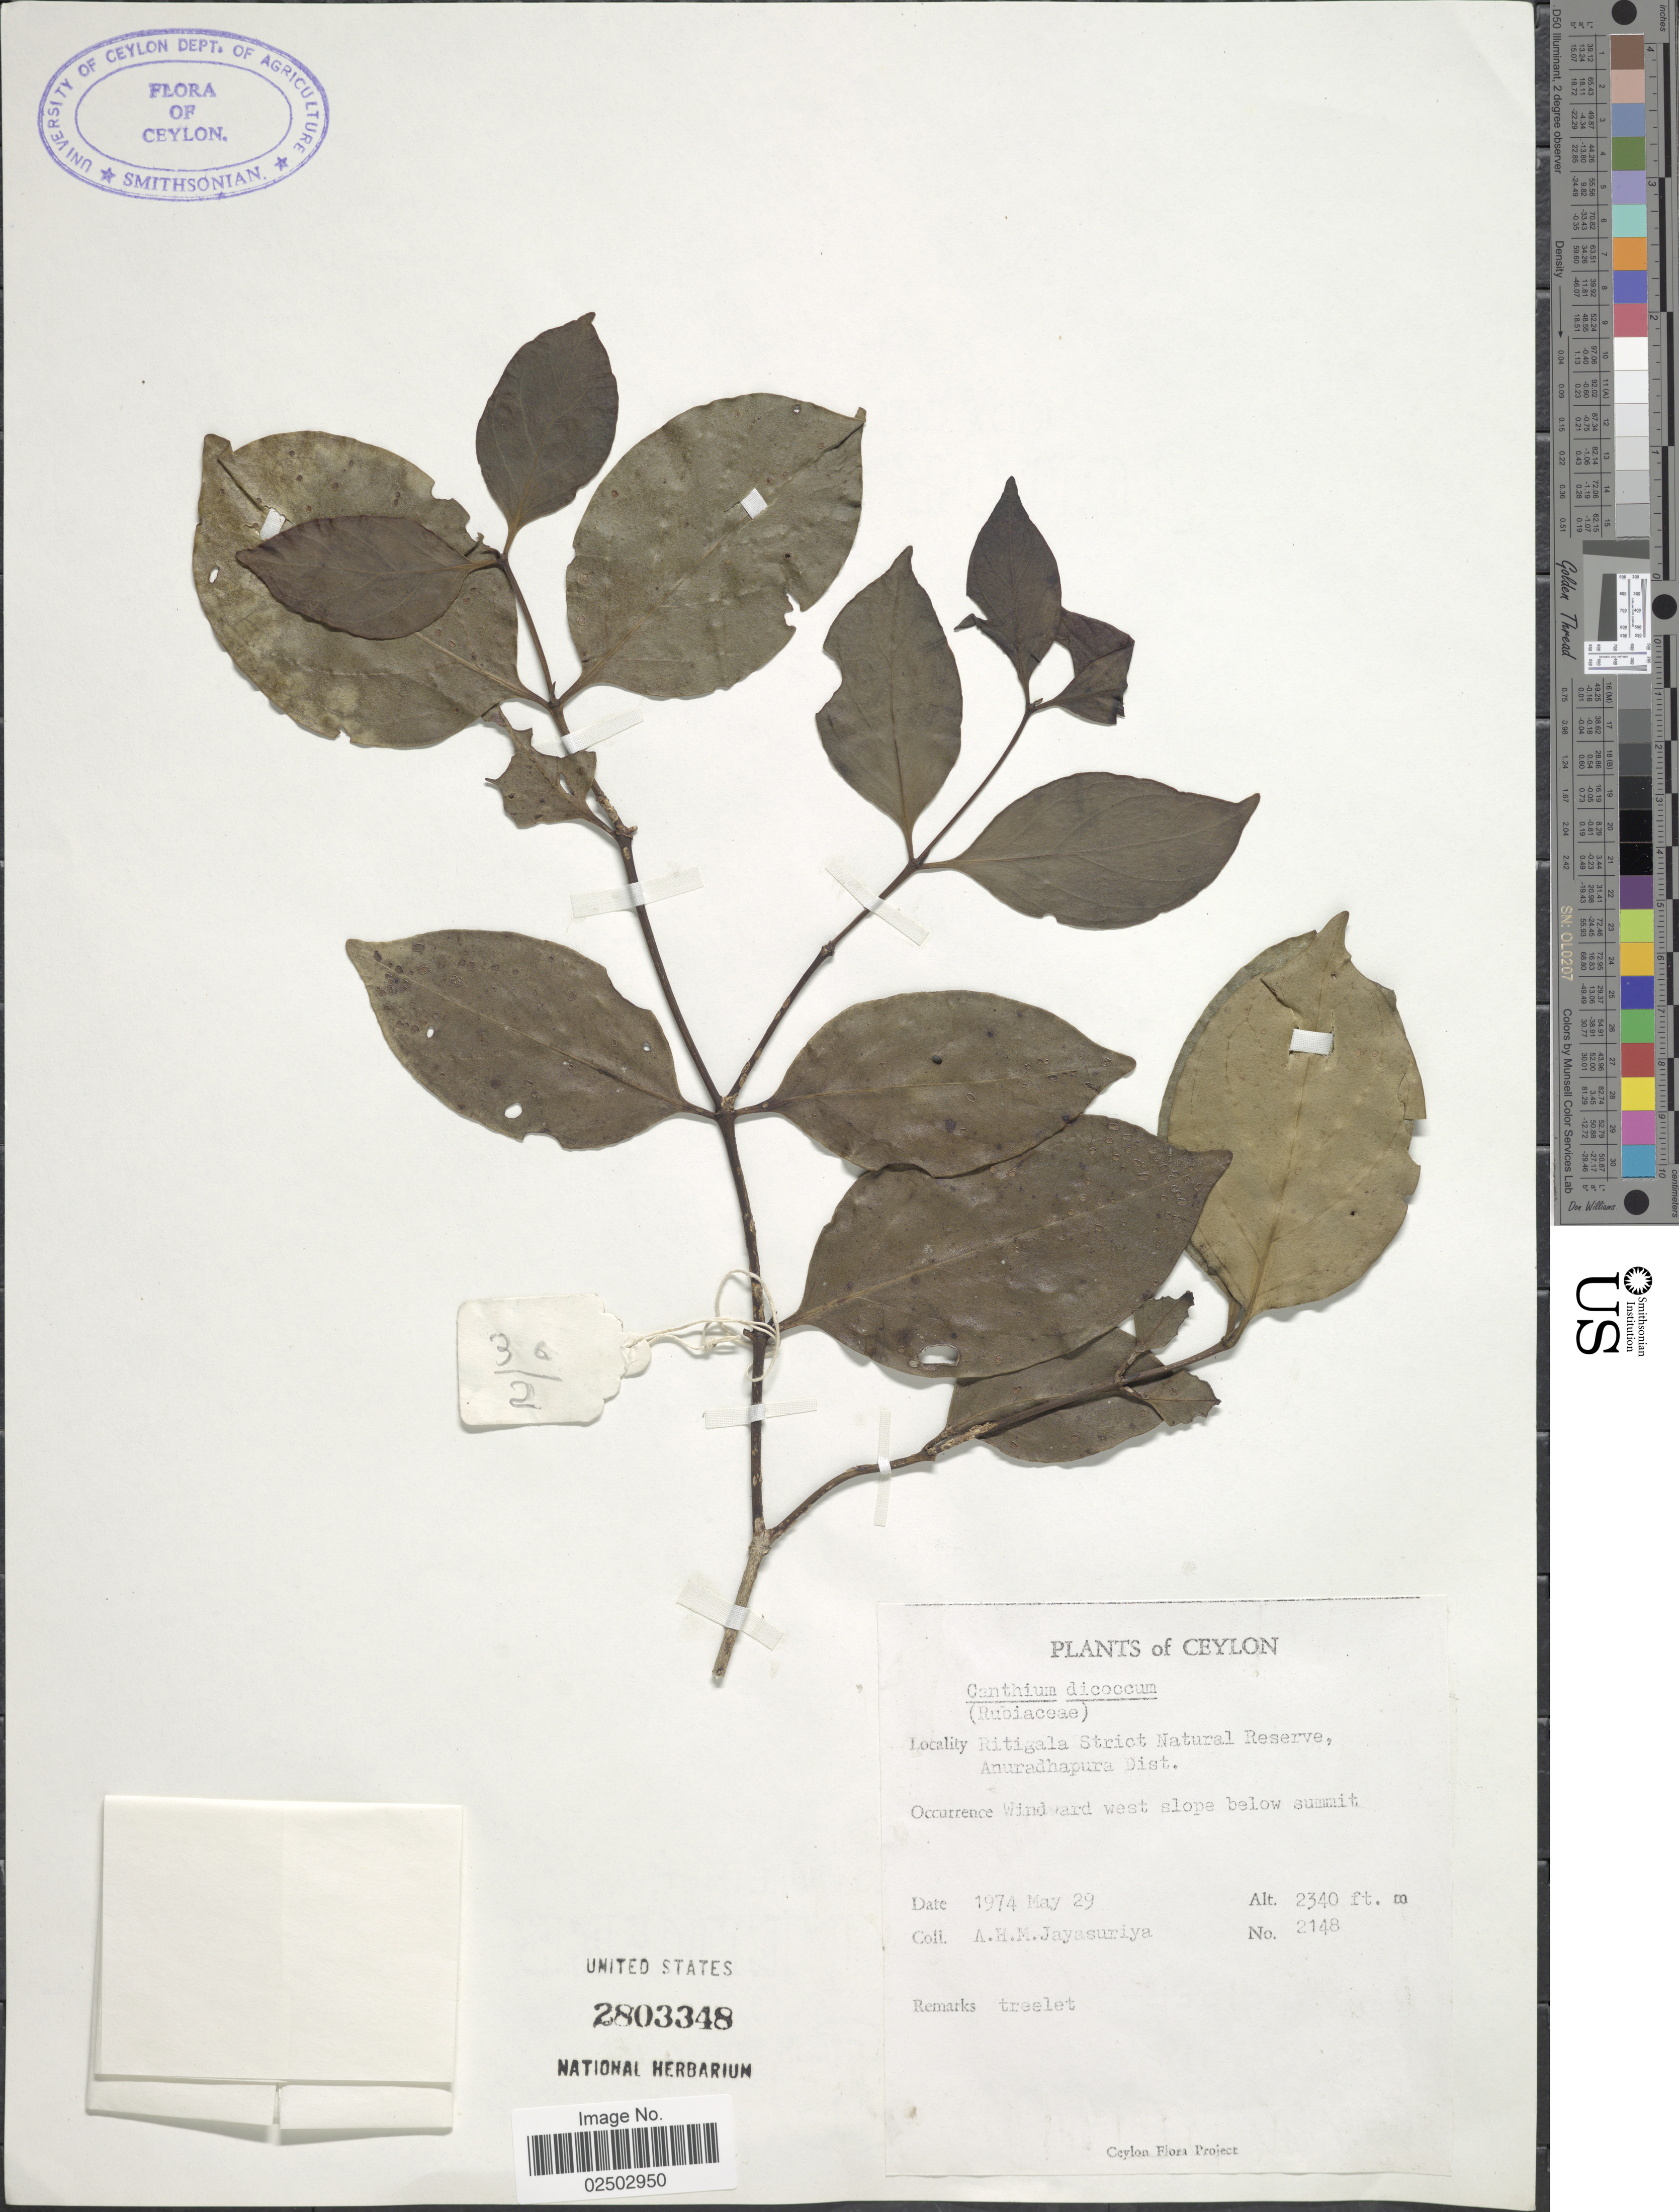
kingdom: Plantae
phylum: Tracheophyta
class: Magnoliopsida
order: Gentianales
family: Rubiaceae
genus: Canthium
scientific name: Canthium dicoccum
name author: (Gaertn.) Merr.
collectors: A. H. Jayasuriya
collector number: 2148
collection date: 1974-05-29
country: Sri Lanka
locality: Ceylon, Ritigala Strict Natural Reserve, Anuradhapura Dist.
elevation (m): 713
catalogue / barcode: US 2803348